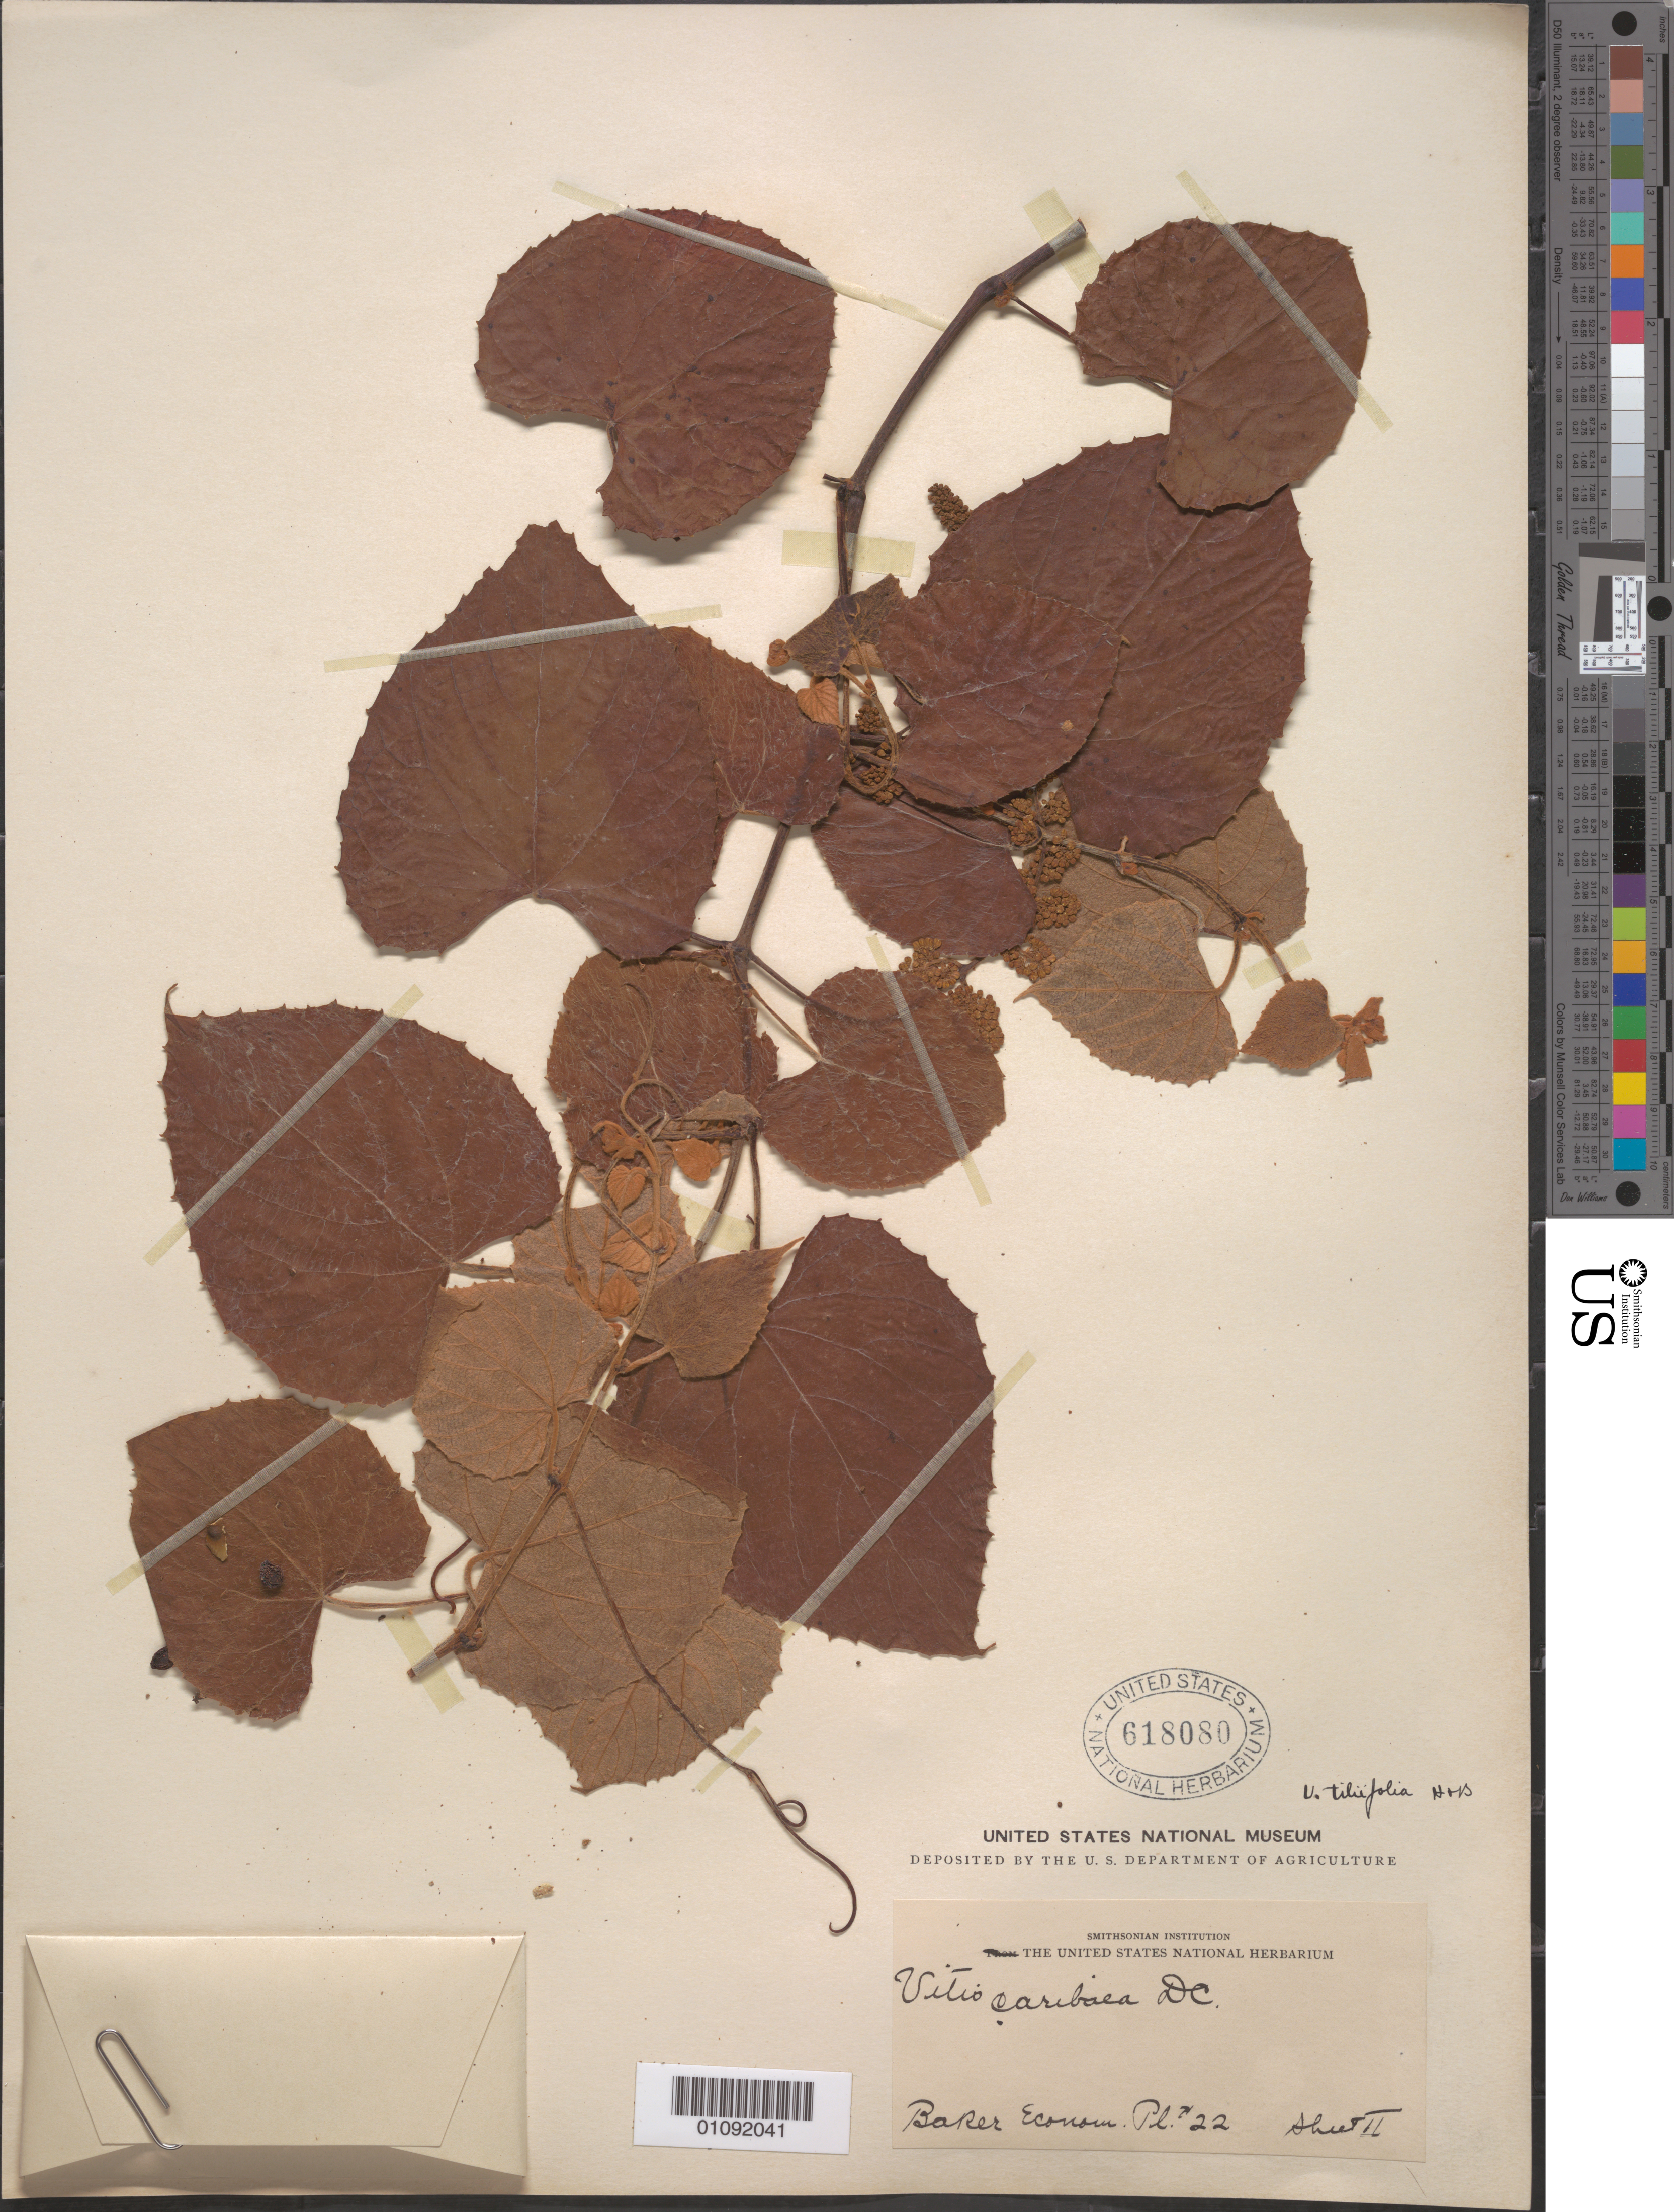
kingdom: Plantae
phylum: Tracheophyta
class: Magnoliopsida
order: Vitales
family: Vitaceae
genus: Vitis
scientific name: Vitis tiliifolia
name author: Humb. & Bonpl. ex Schult.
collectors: C. F. Baker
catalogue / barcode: US 618080